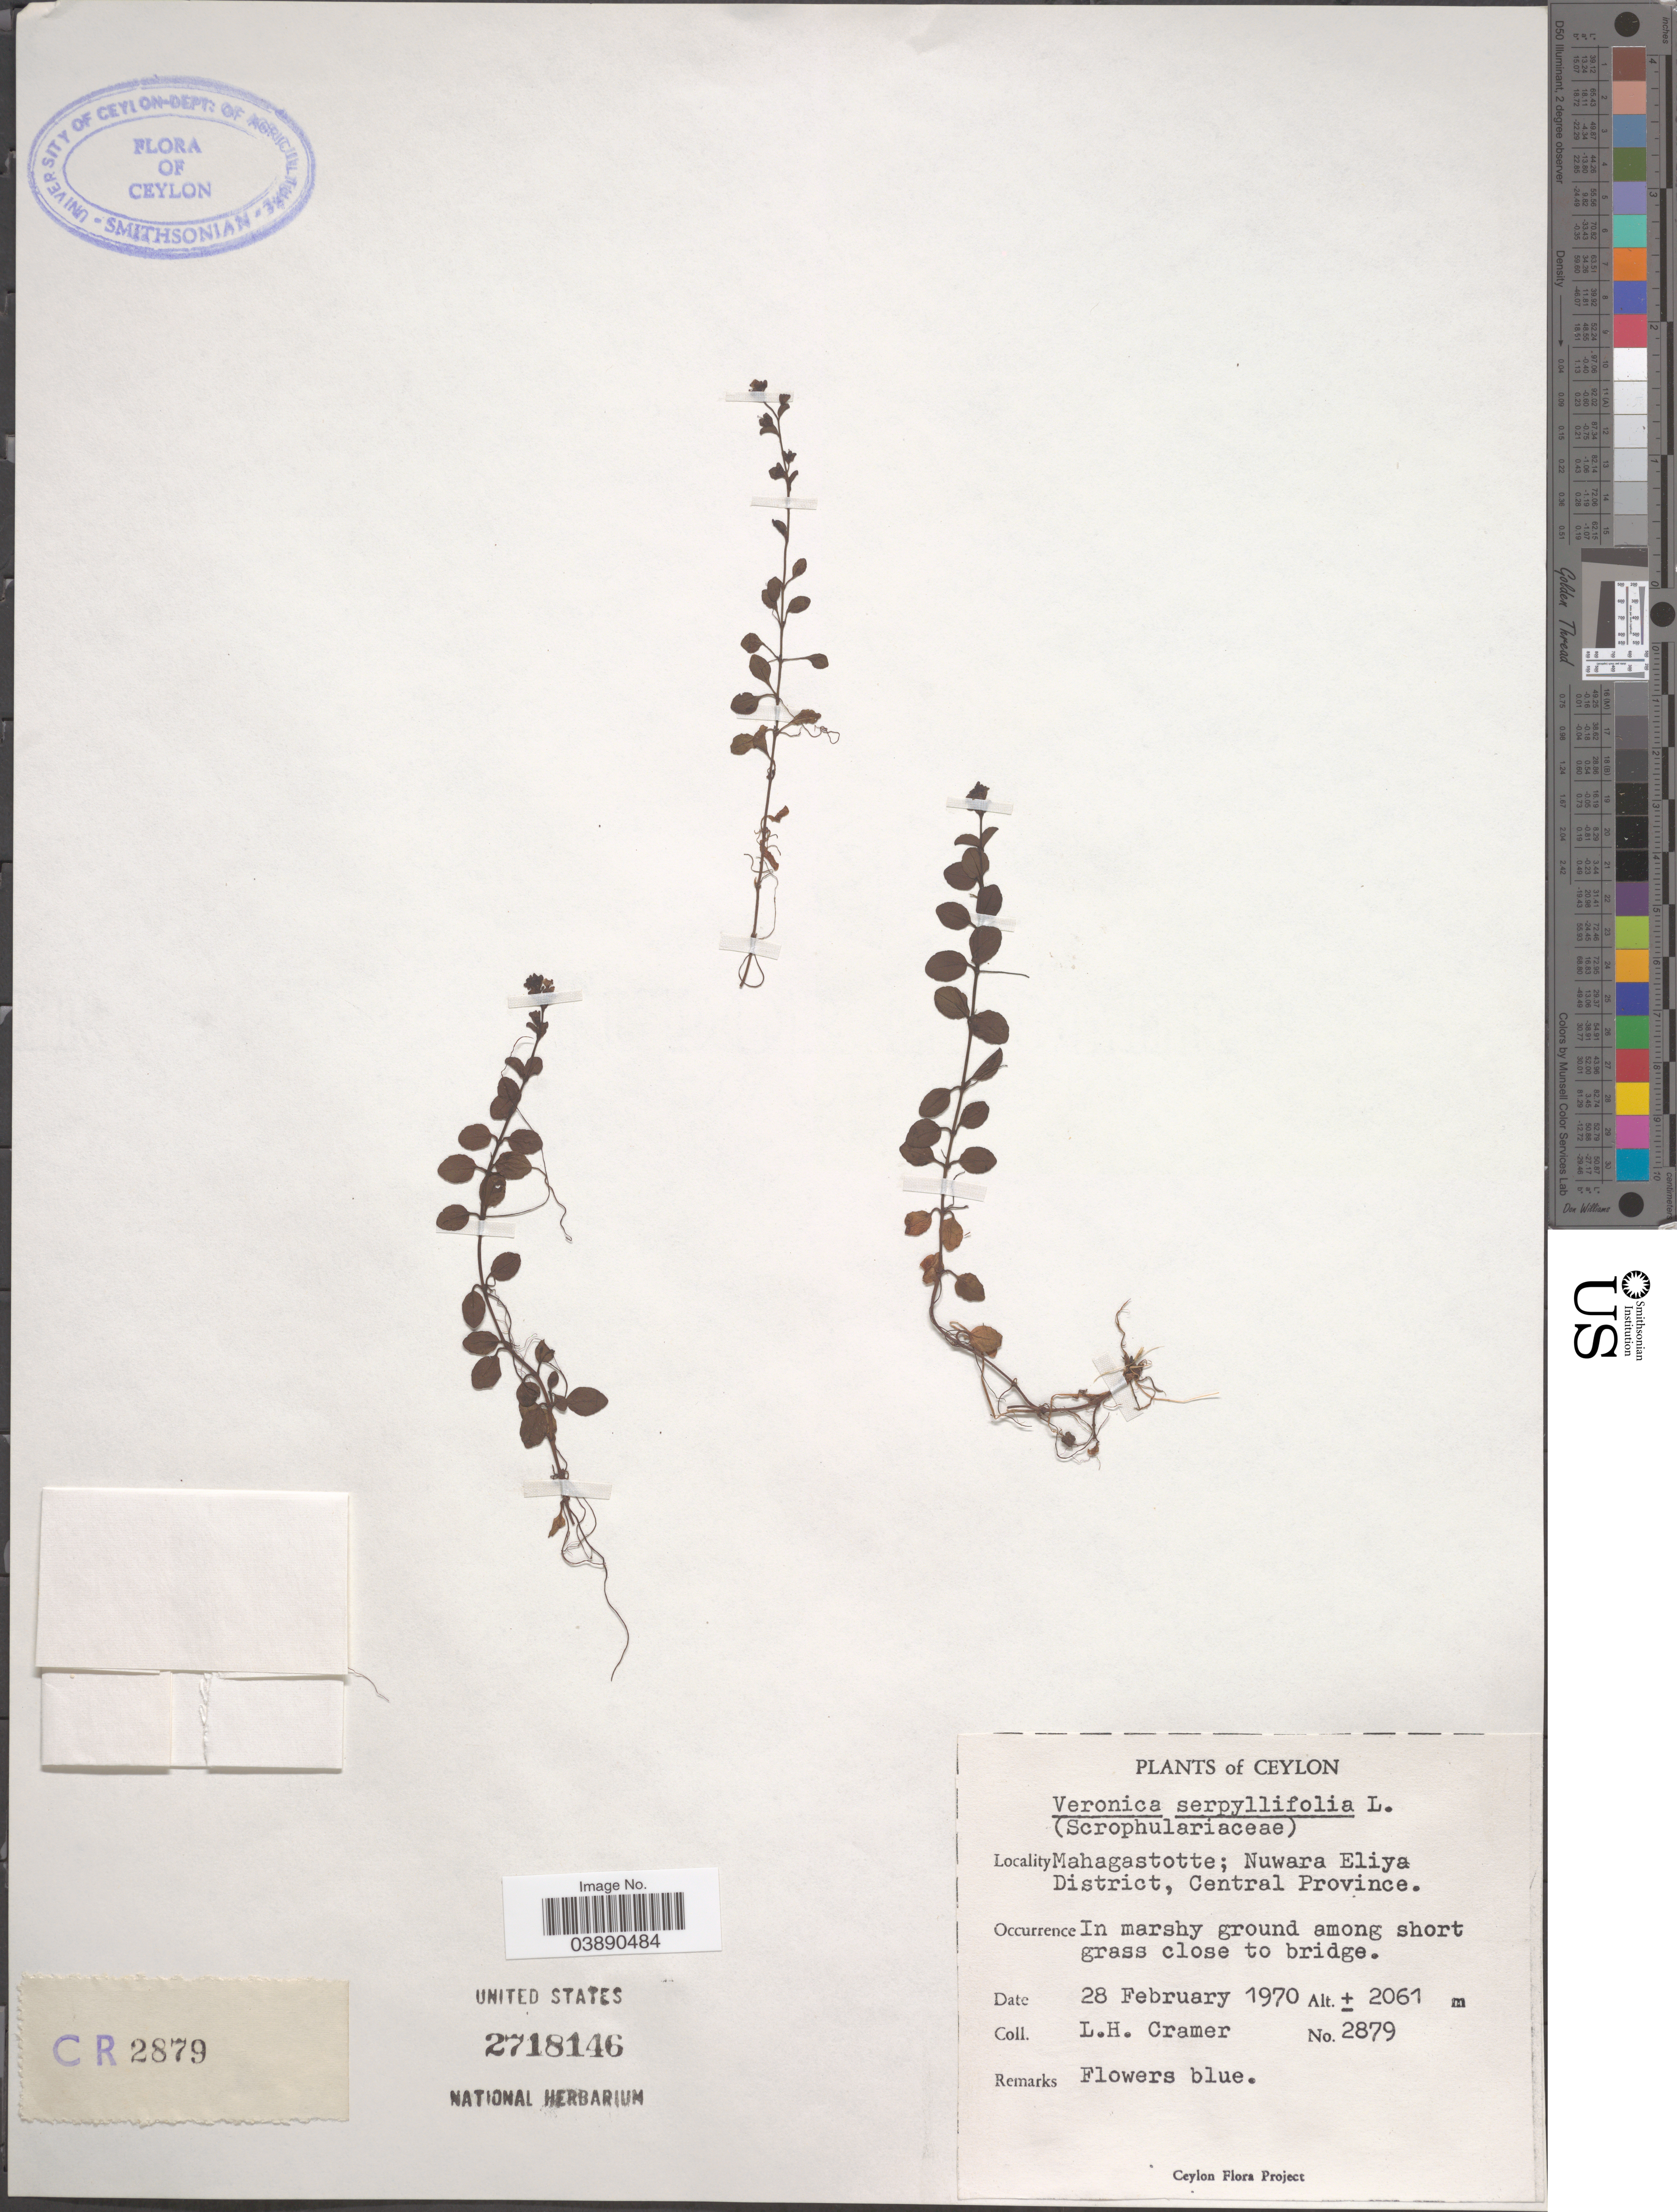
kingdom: Plantae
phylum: Tracheophyta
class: Magnoliopsida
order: Lamiales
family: Plantaginaceae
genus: Veronica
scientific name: Veronica serpyllifolia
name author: L.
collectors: L. H. Cramer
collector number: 2879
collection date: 1970-02-28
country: Sri Lanka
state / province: Central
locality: Ceylon. Mahagastotte; Nuwara Eliya District. In marshy ground among short grass close to bridge.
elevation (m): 2061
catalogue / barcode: US 2718146